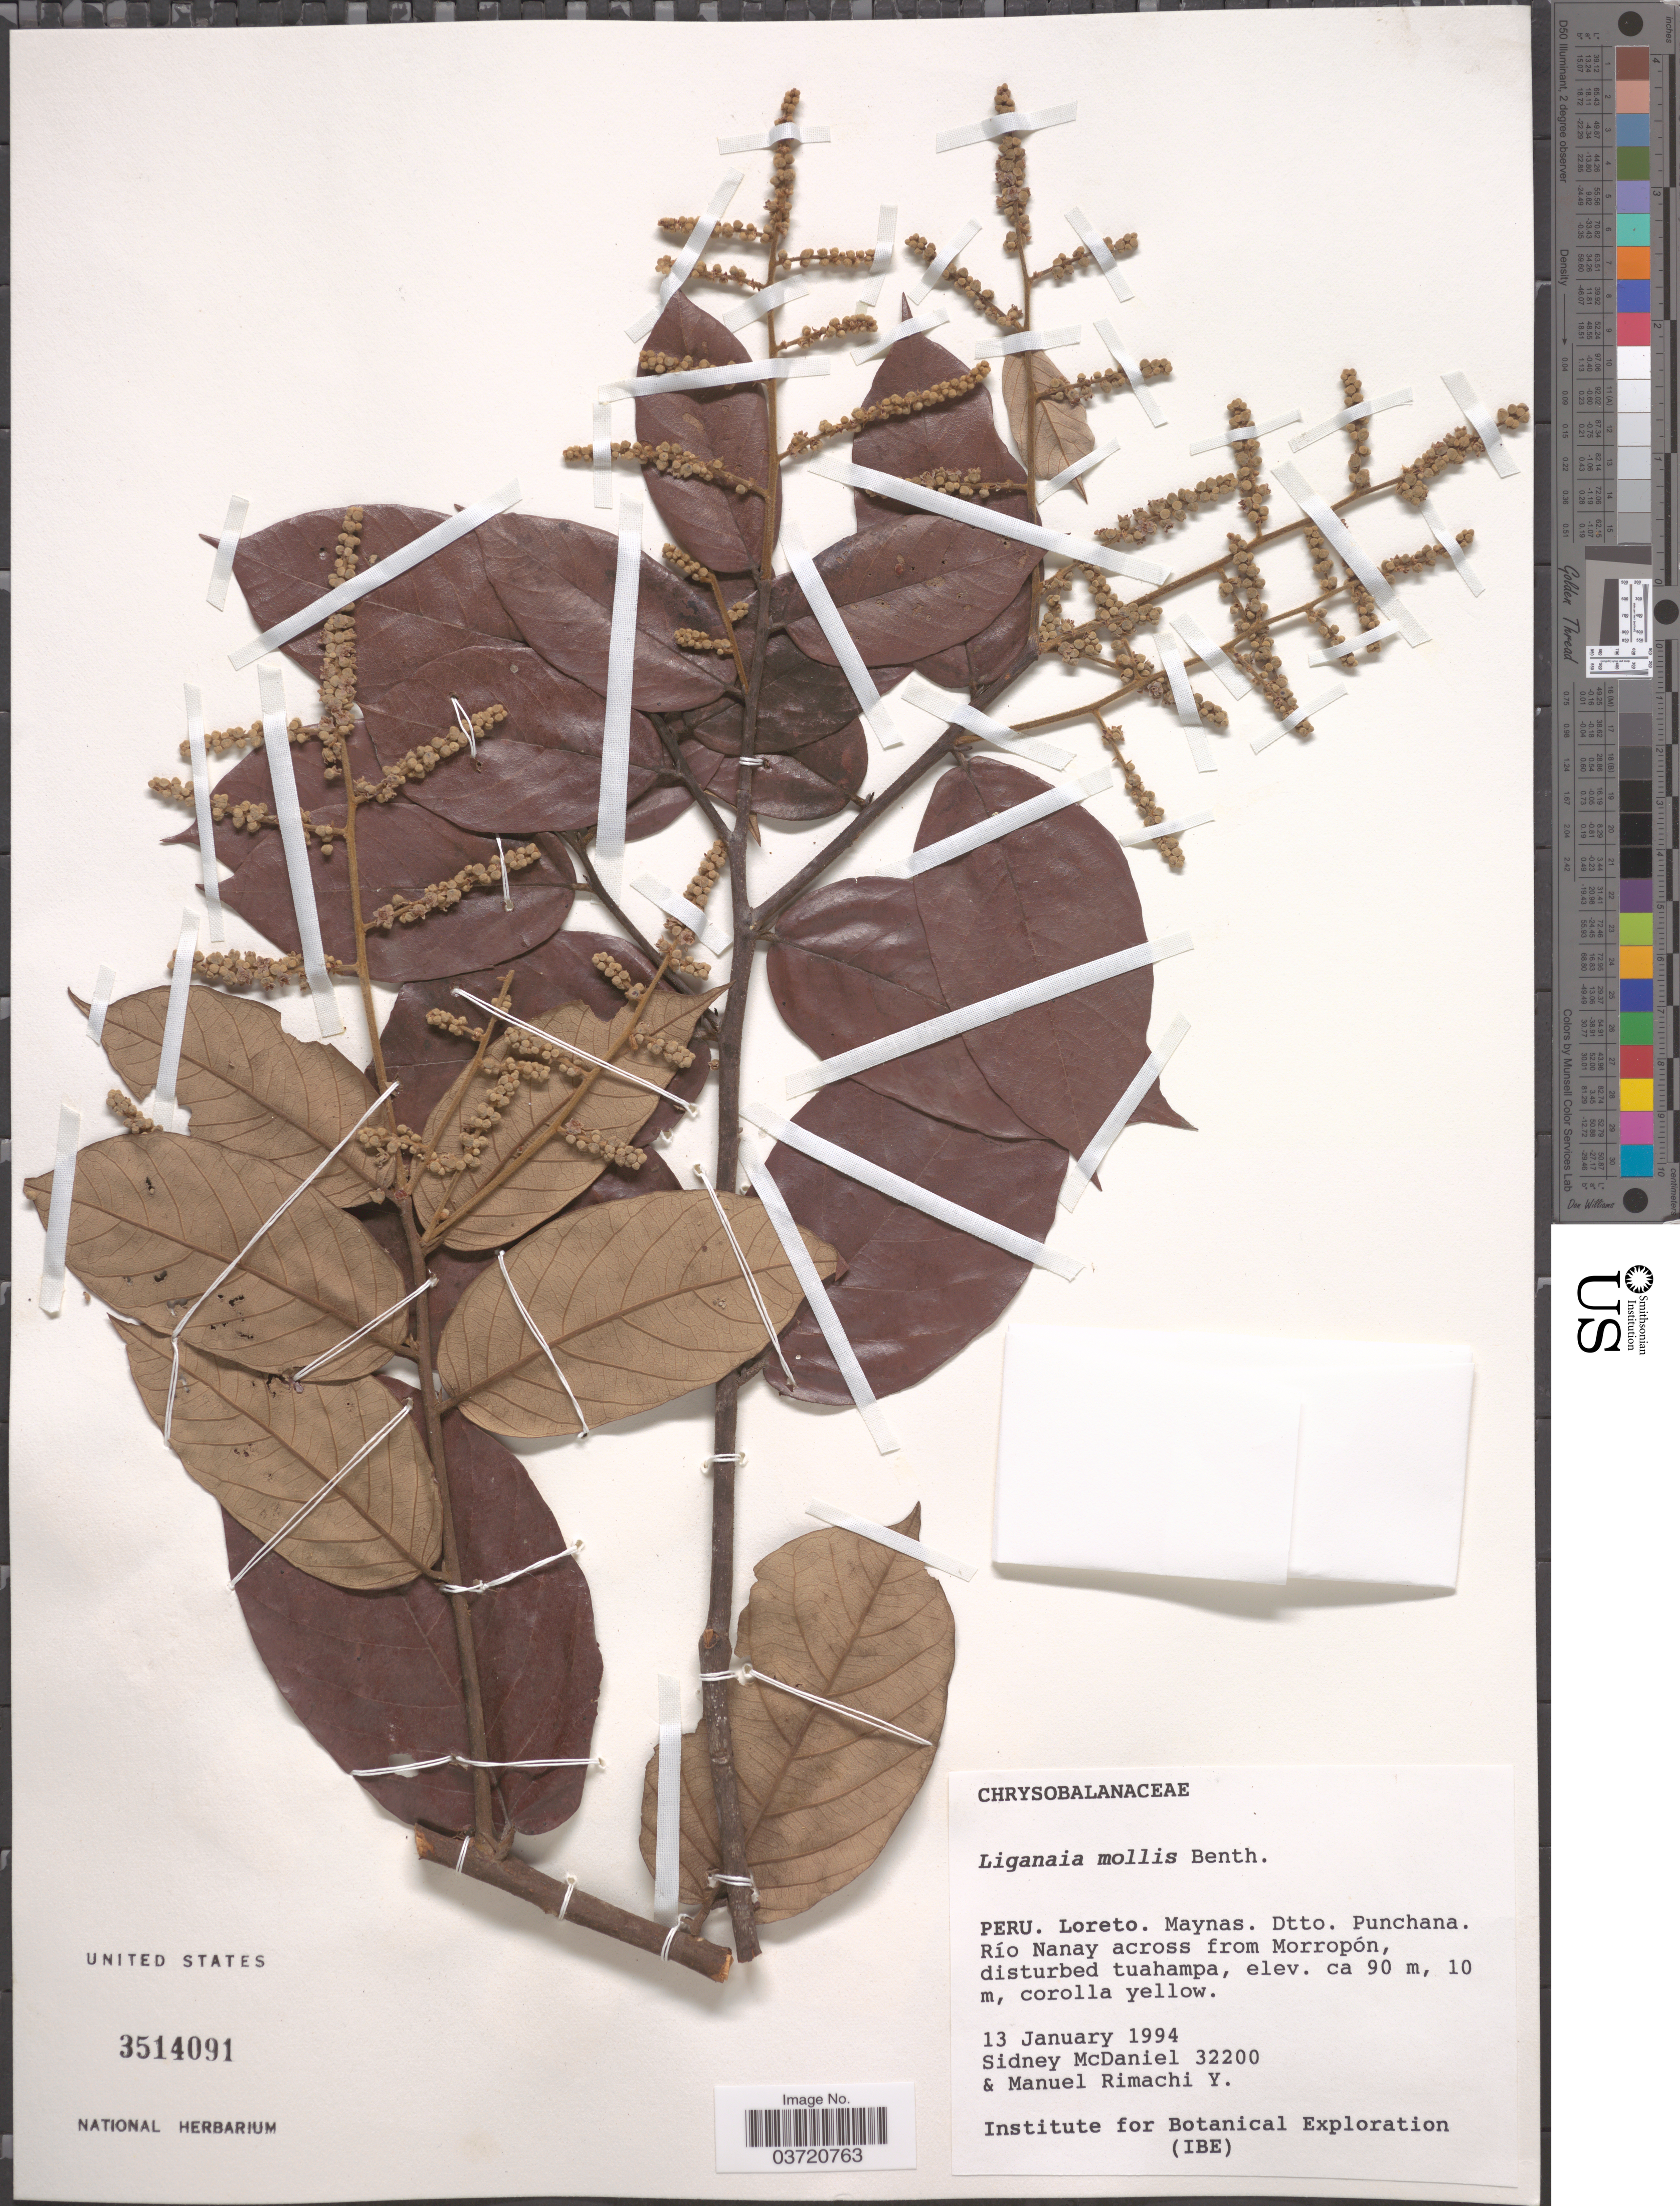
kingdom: Plantae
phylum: Tracheophyta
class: Magnoliopsida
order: Malpighiales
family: Chrysobalanaceae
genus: Licania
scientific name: Licania mollis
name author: Benth.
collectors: S. McDaniel & M. Rimachi Y.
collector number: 32200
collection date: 1994-01-13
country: Peru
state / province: Loreto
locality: Maynas. Dtto. Punchana. Río Nanay across from Morropón.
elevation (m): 90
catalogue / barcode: US 3514091